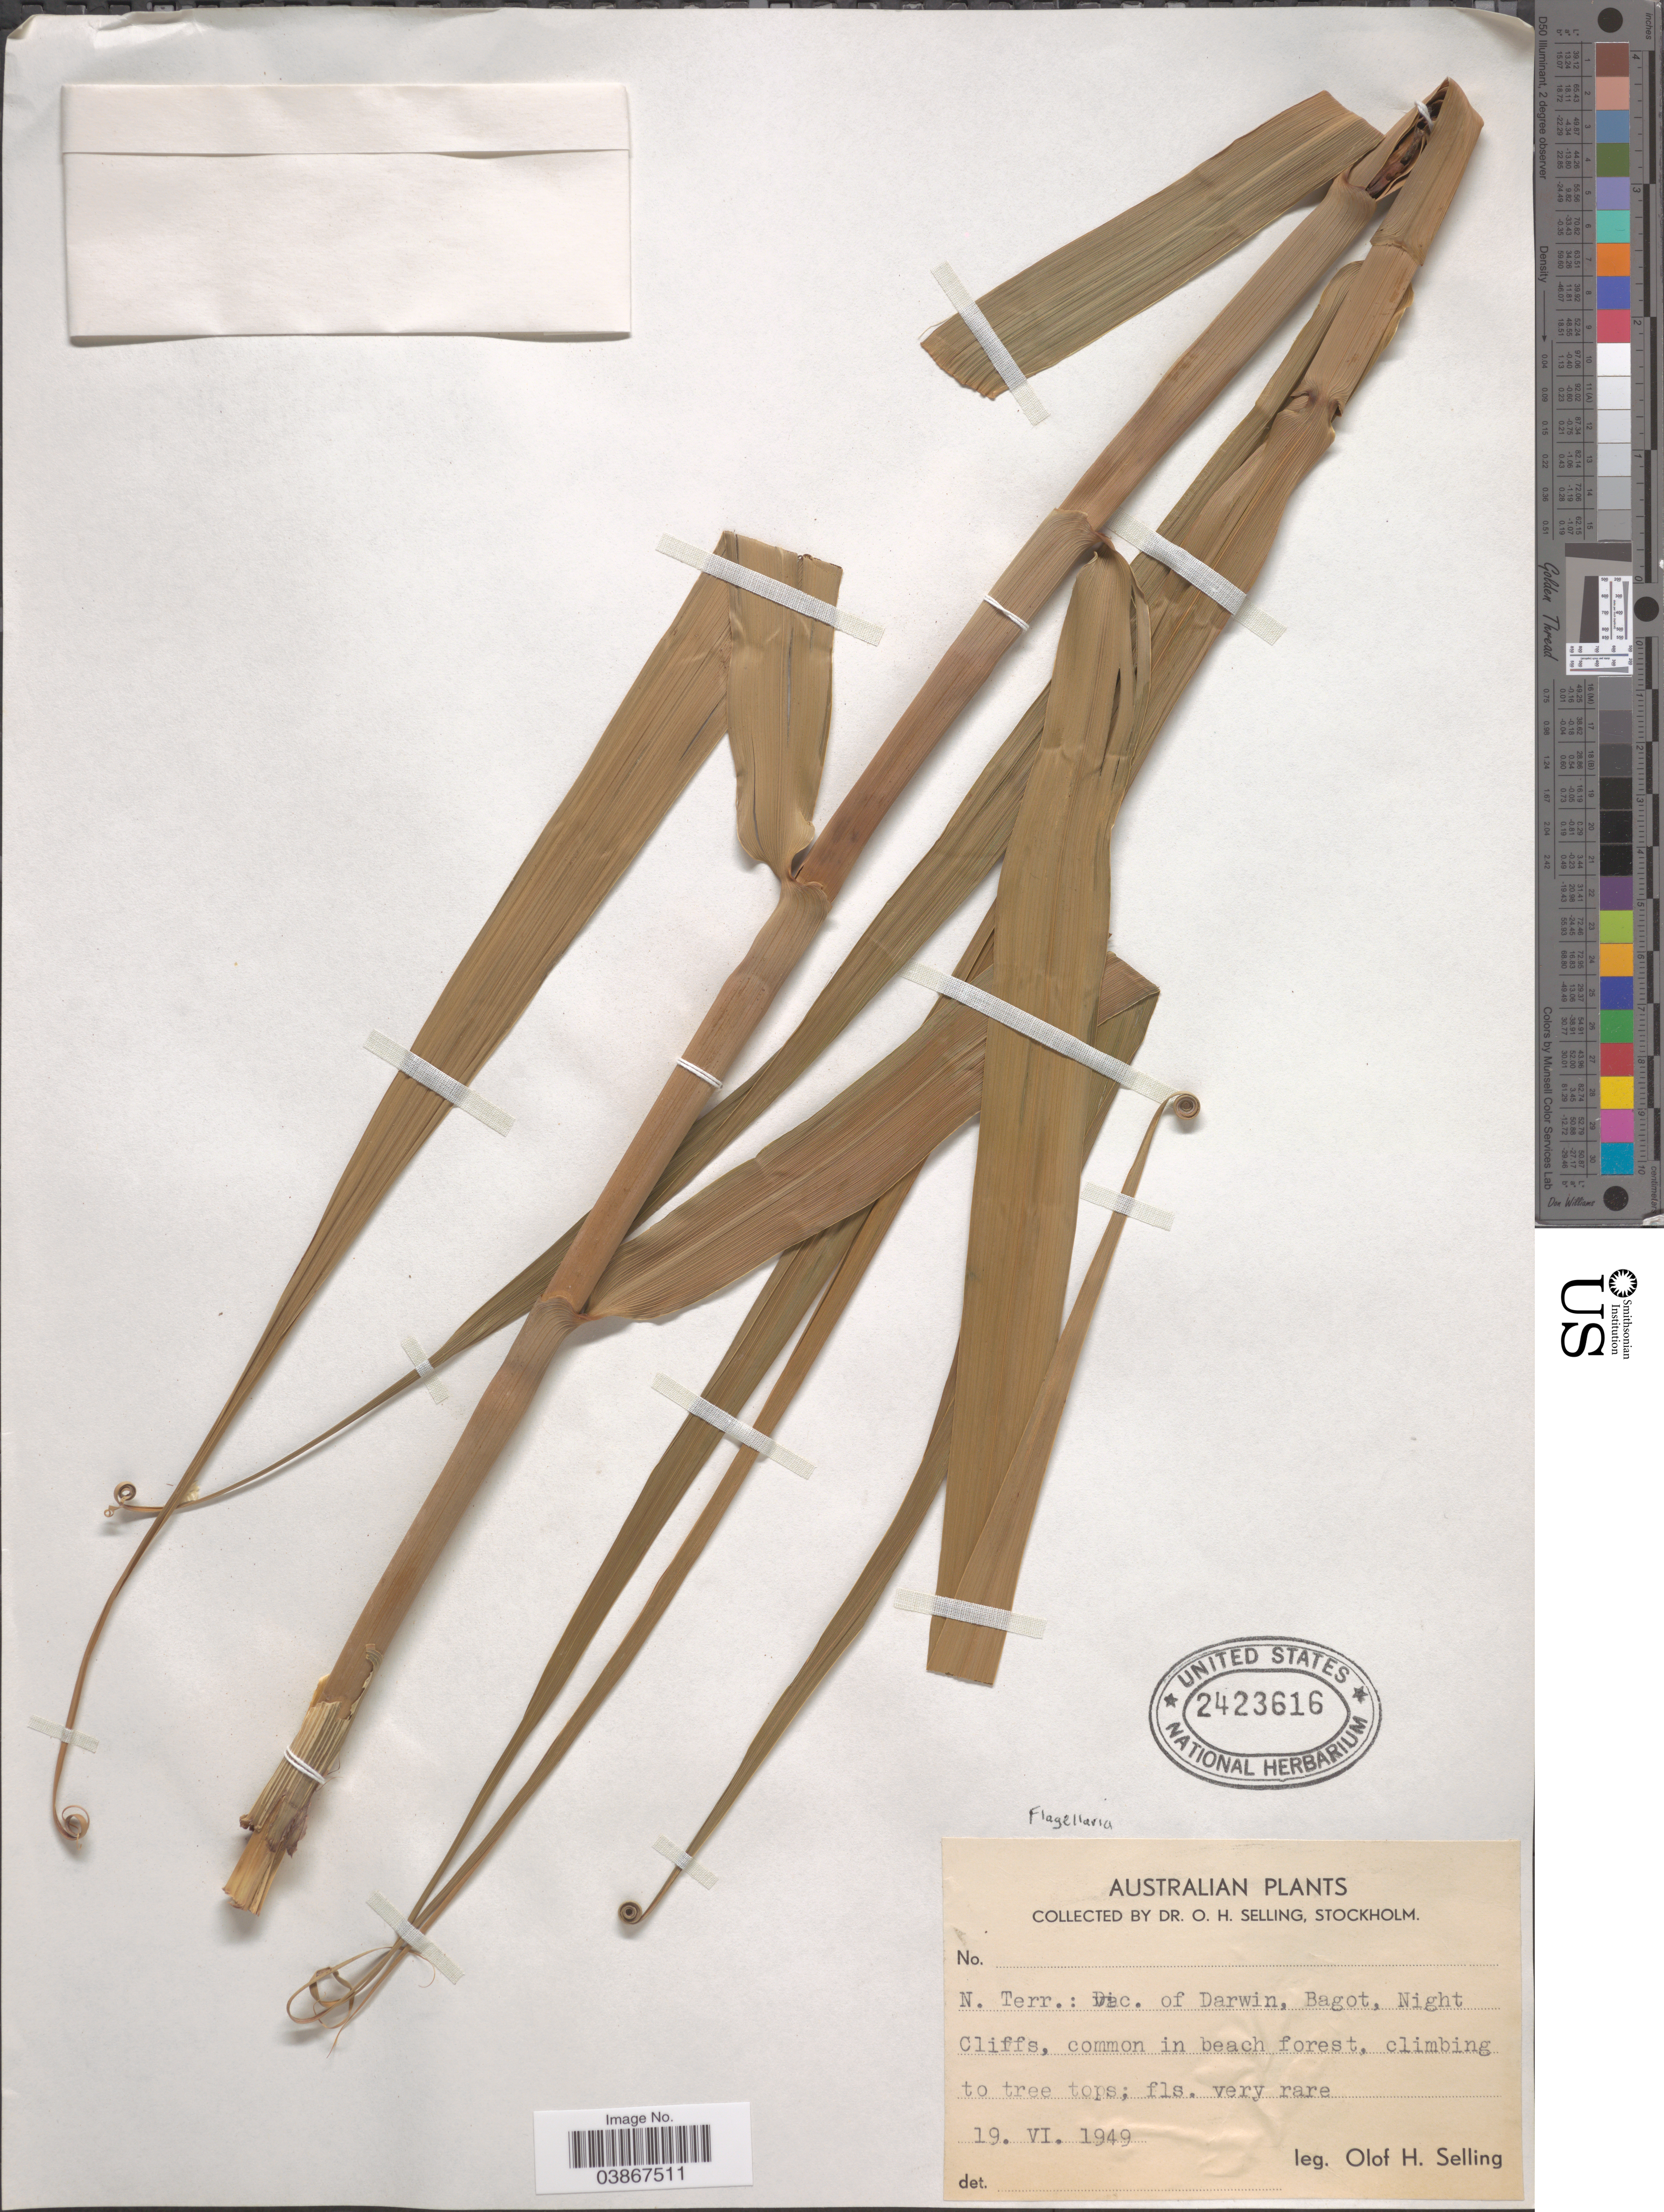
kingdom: Plantae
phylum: Tracheophyta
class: Liliopsida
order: Poales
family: Flagellariaceae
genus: Flagellaria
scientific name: Flagellaria sp.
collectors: O. Selling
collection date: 1949-06-19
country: Australia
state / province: Northern Territory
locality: N. Terr.: vic. of Darwin, Bagot, Night Cliffs (N of Darwin).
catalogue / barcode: US 2423616